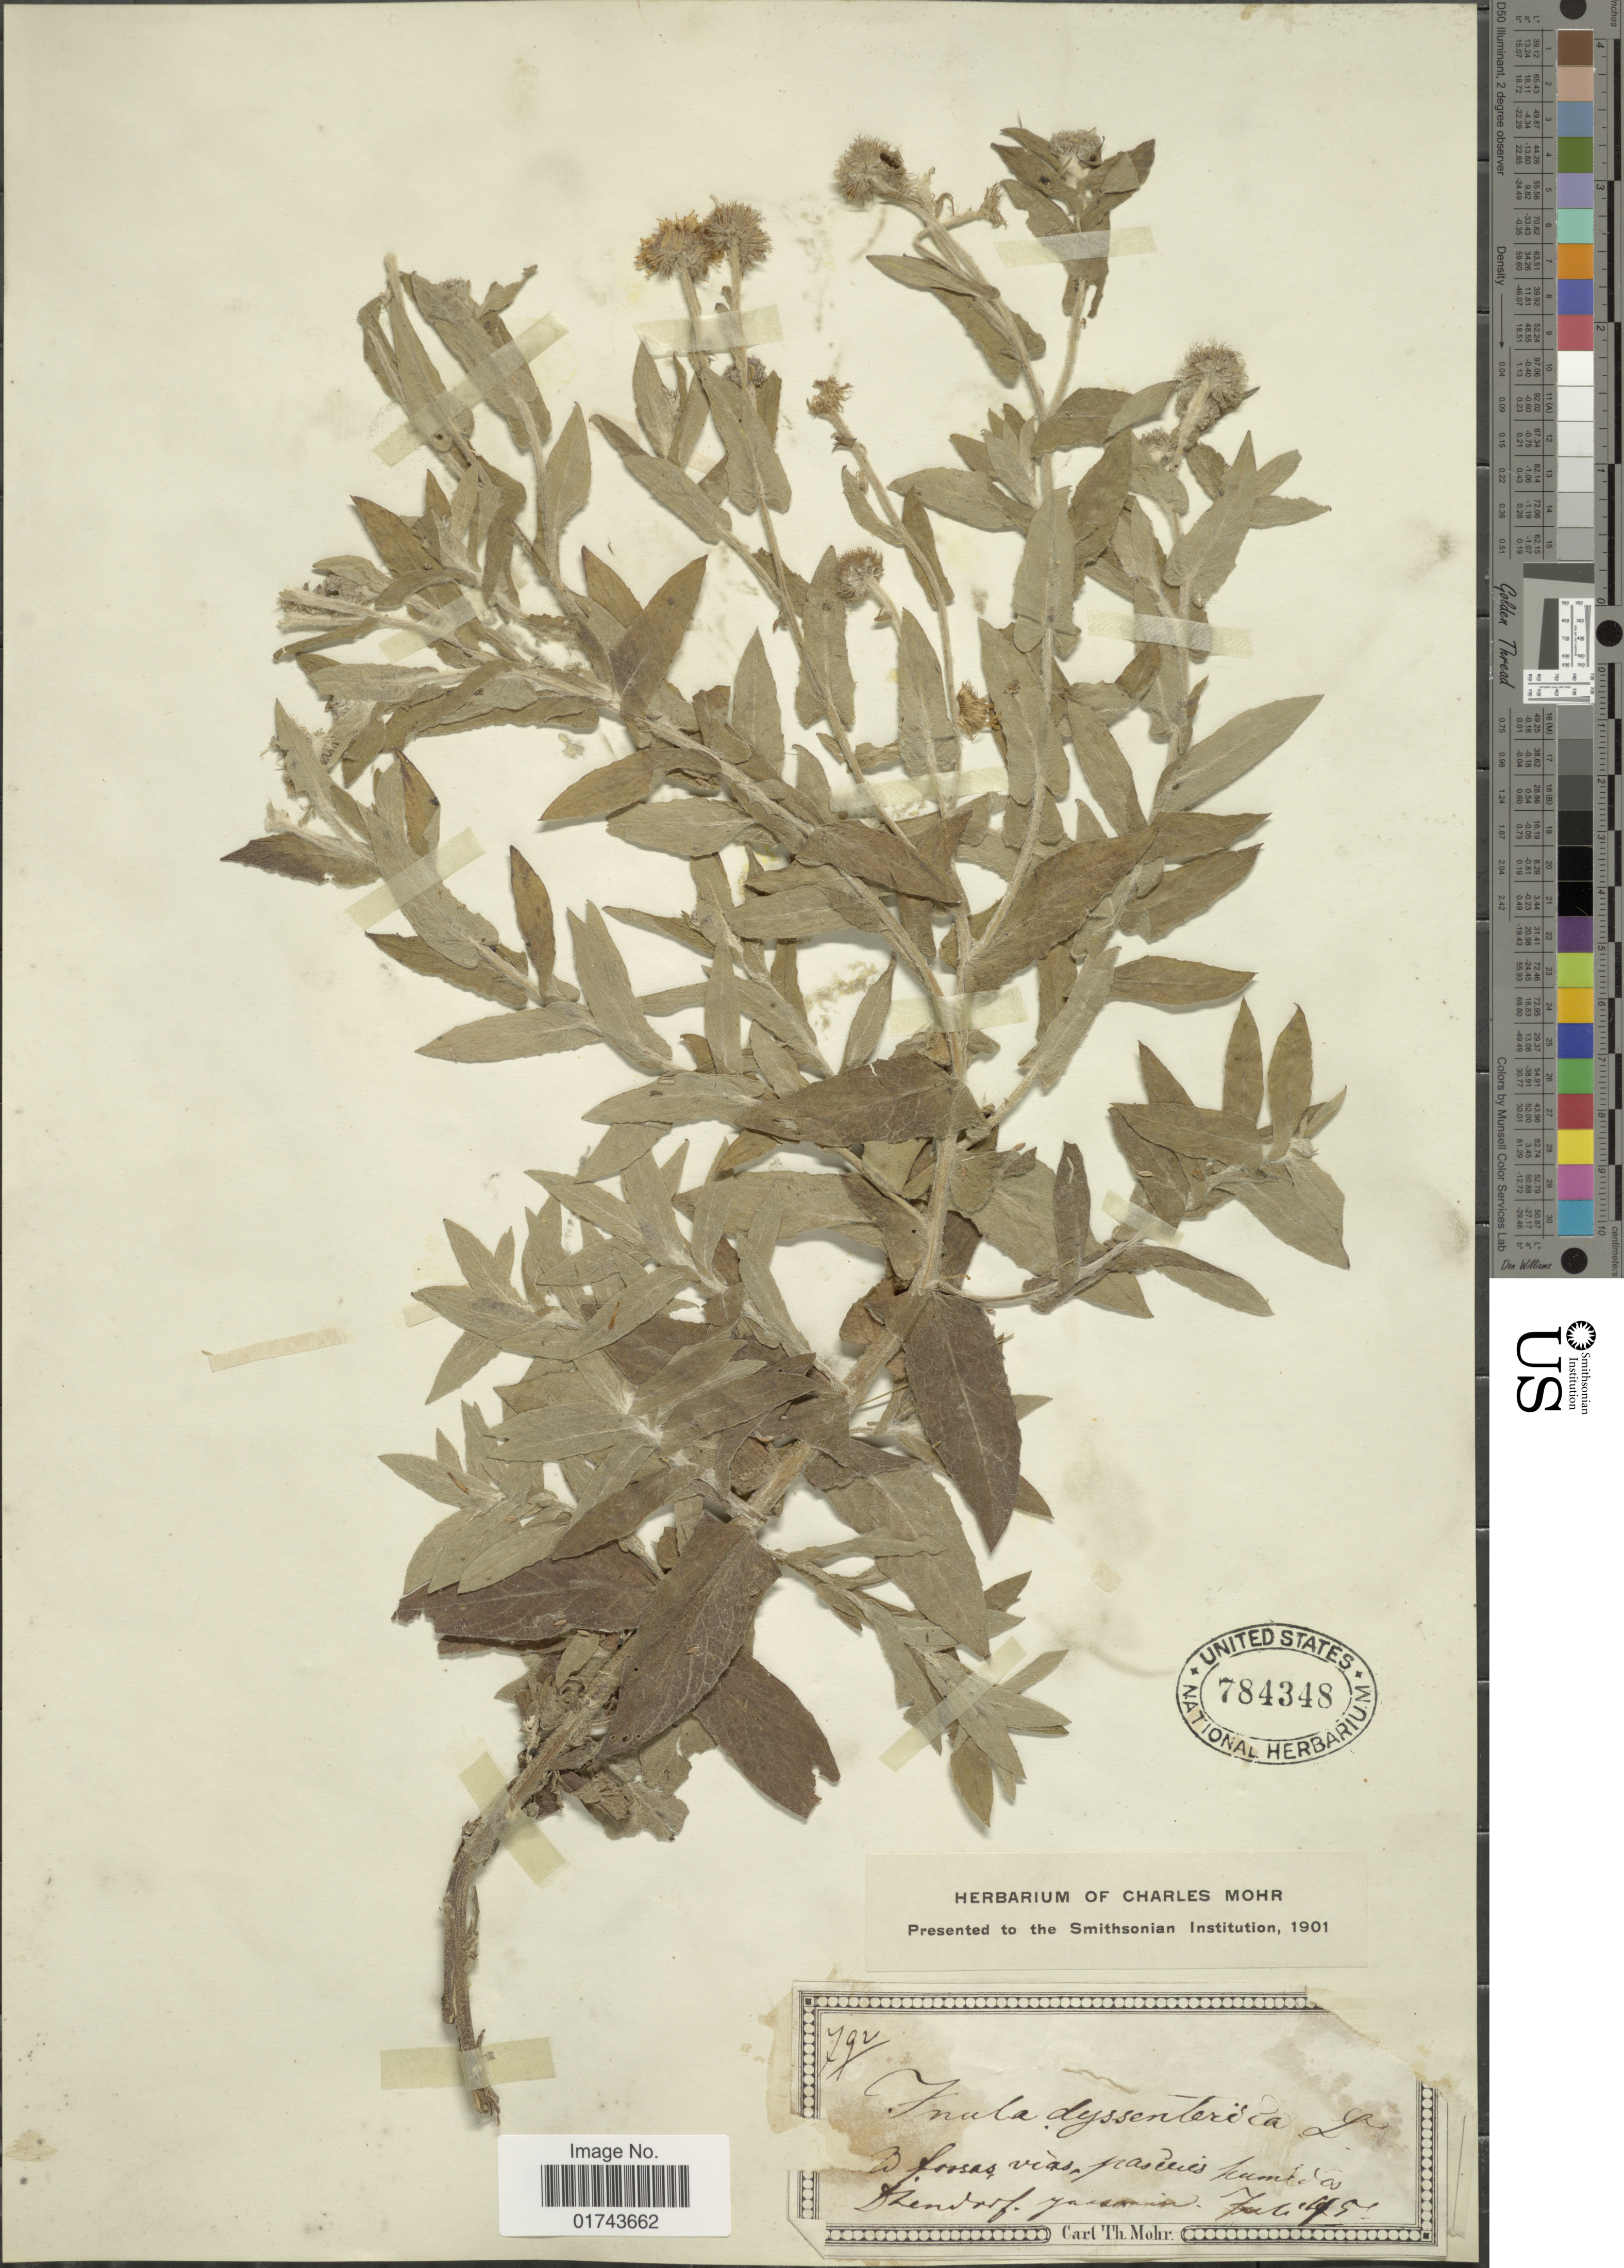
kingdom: Plantae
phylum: Tracheophyta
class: Magnoliopsida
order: Asterales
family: Asteraceae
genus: Inula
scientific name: Inula dysenterica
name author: L.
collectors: Mohr, C. T. (herbarium)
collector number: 792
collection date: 1945-07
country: Germany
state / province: Baden-Württemberg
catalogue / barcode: US 784348